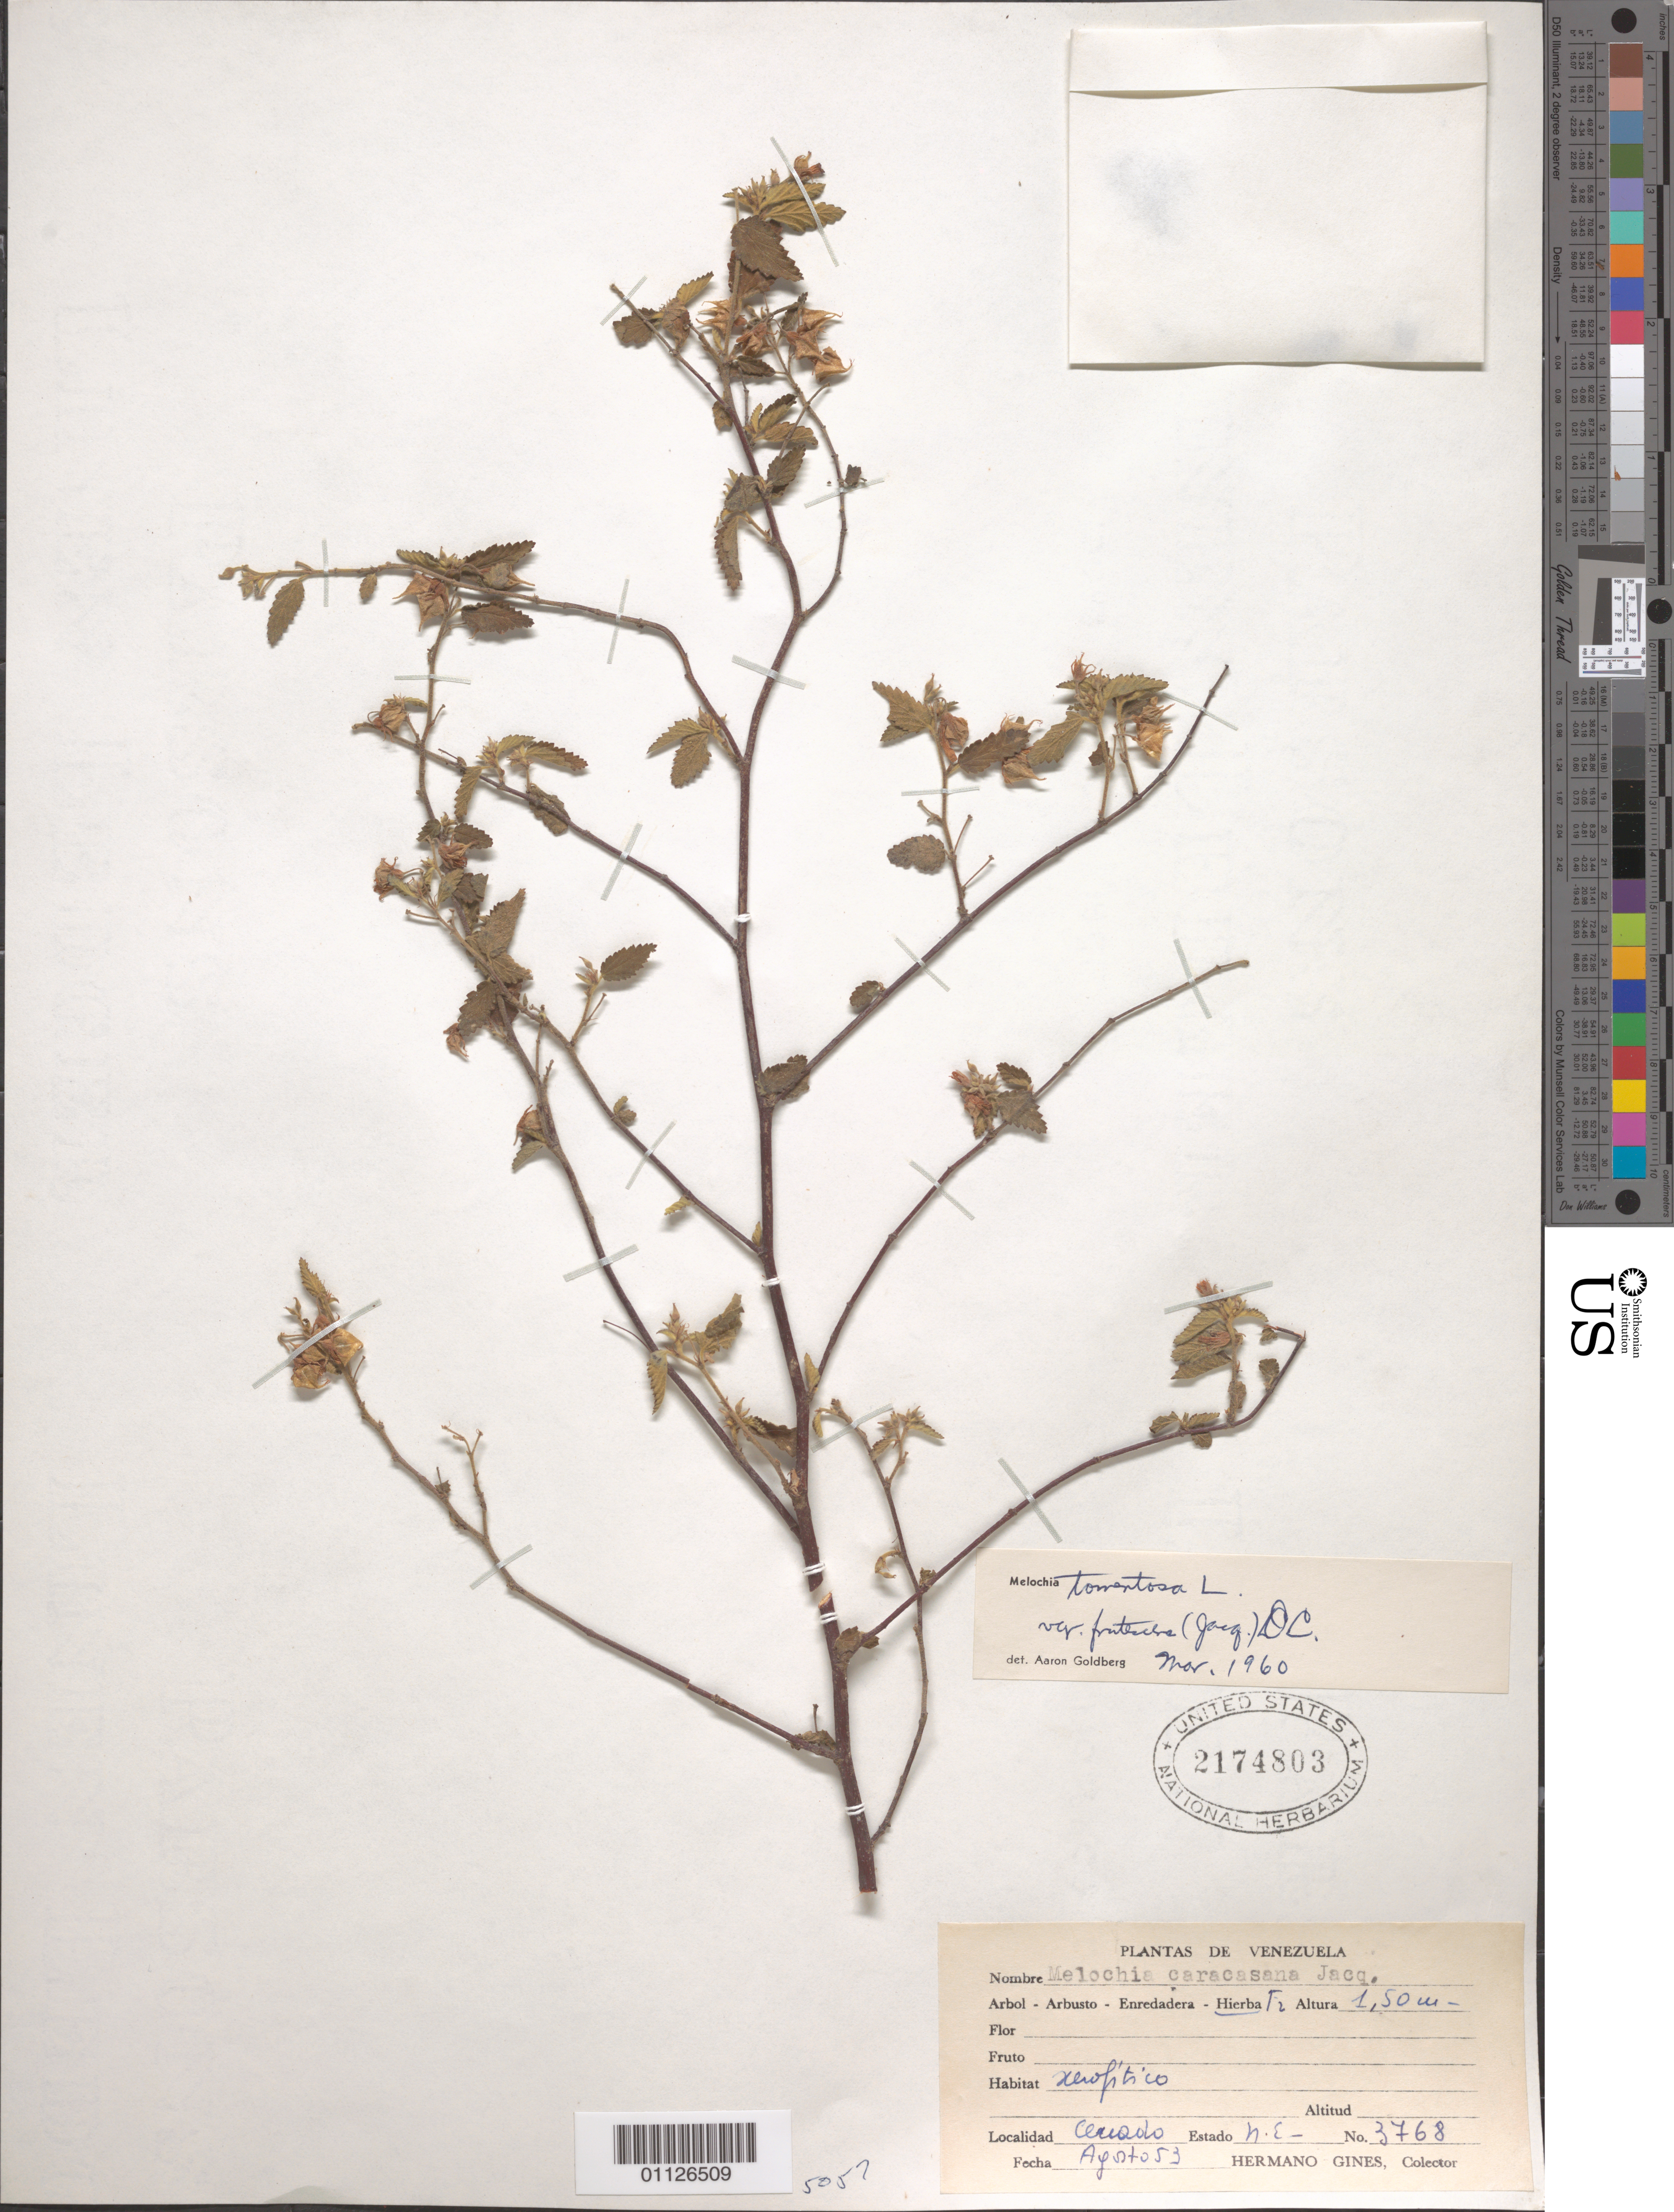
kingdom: Plantae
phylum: Tracheophyta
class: Magnoliopsida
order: Malvales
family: Malvaceae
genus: Melochia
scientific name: Melochia tomentosa var. frutescens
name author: DC.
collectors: Bro. Gines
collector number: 3768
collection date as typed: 01 Aug 1953 to 31 Aug 1953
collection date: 1953-08-01/1953-08-31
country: Venezuela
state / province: Nueva Esparta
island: Margarita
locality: Cercado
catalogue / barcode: US 2174803